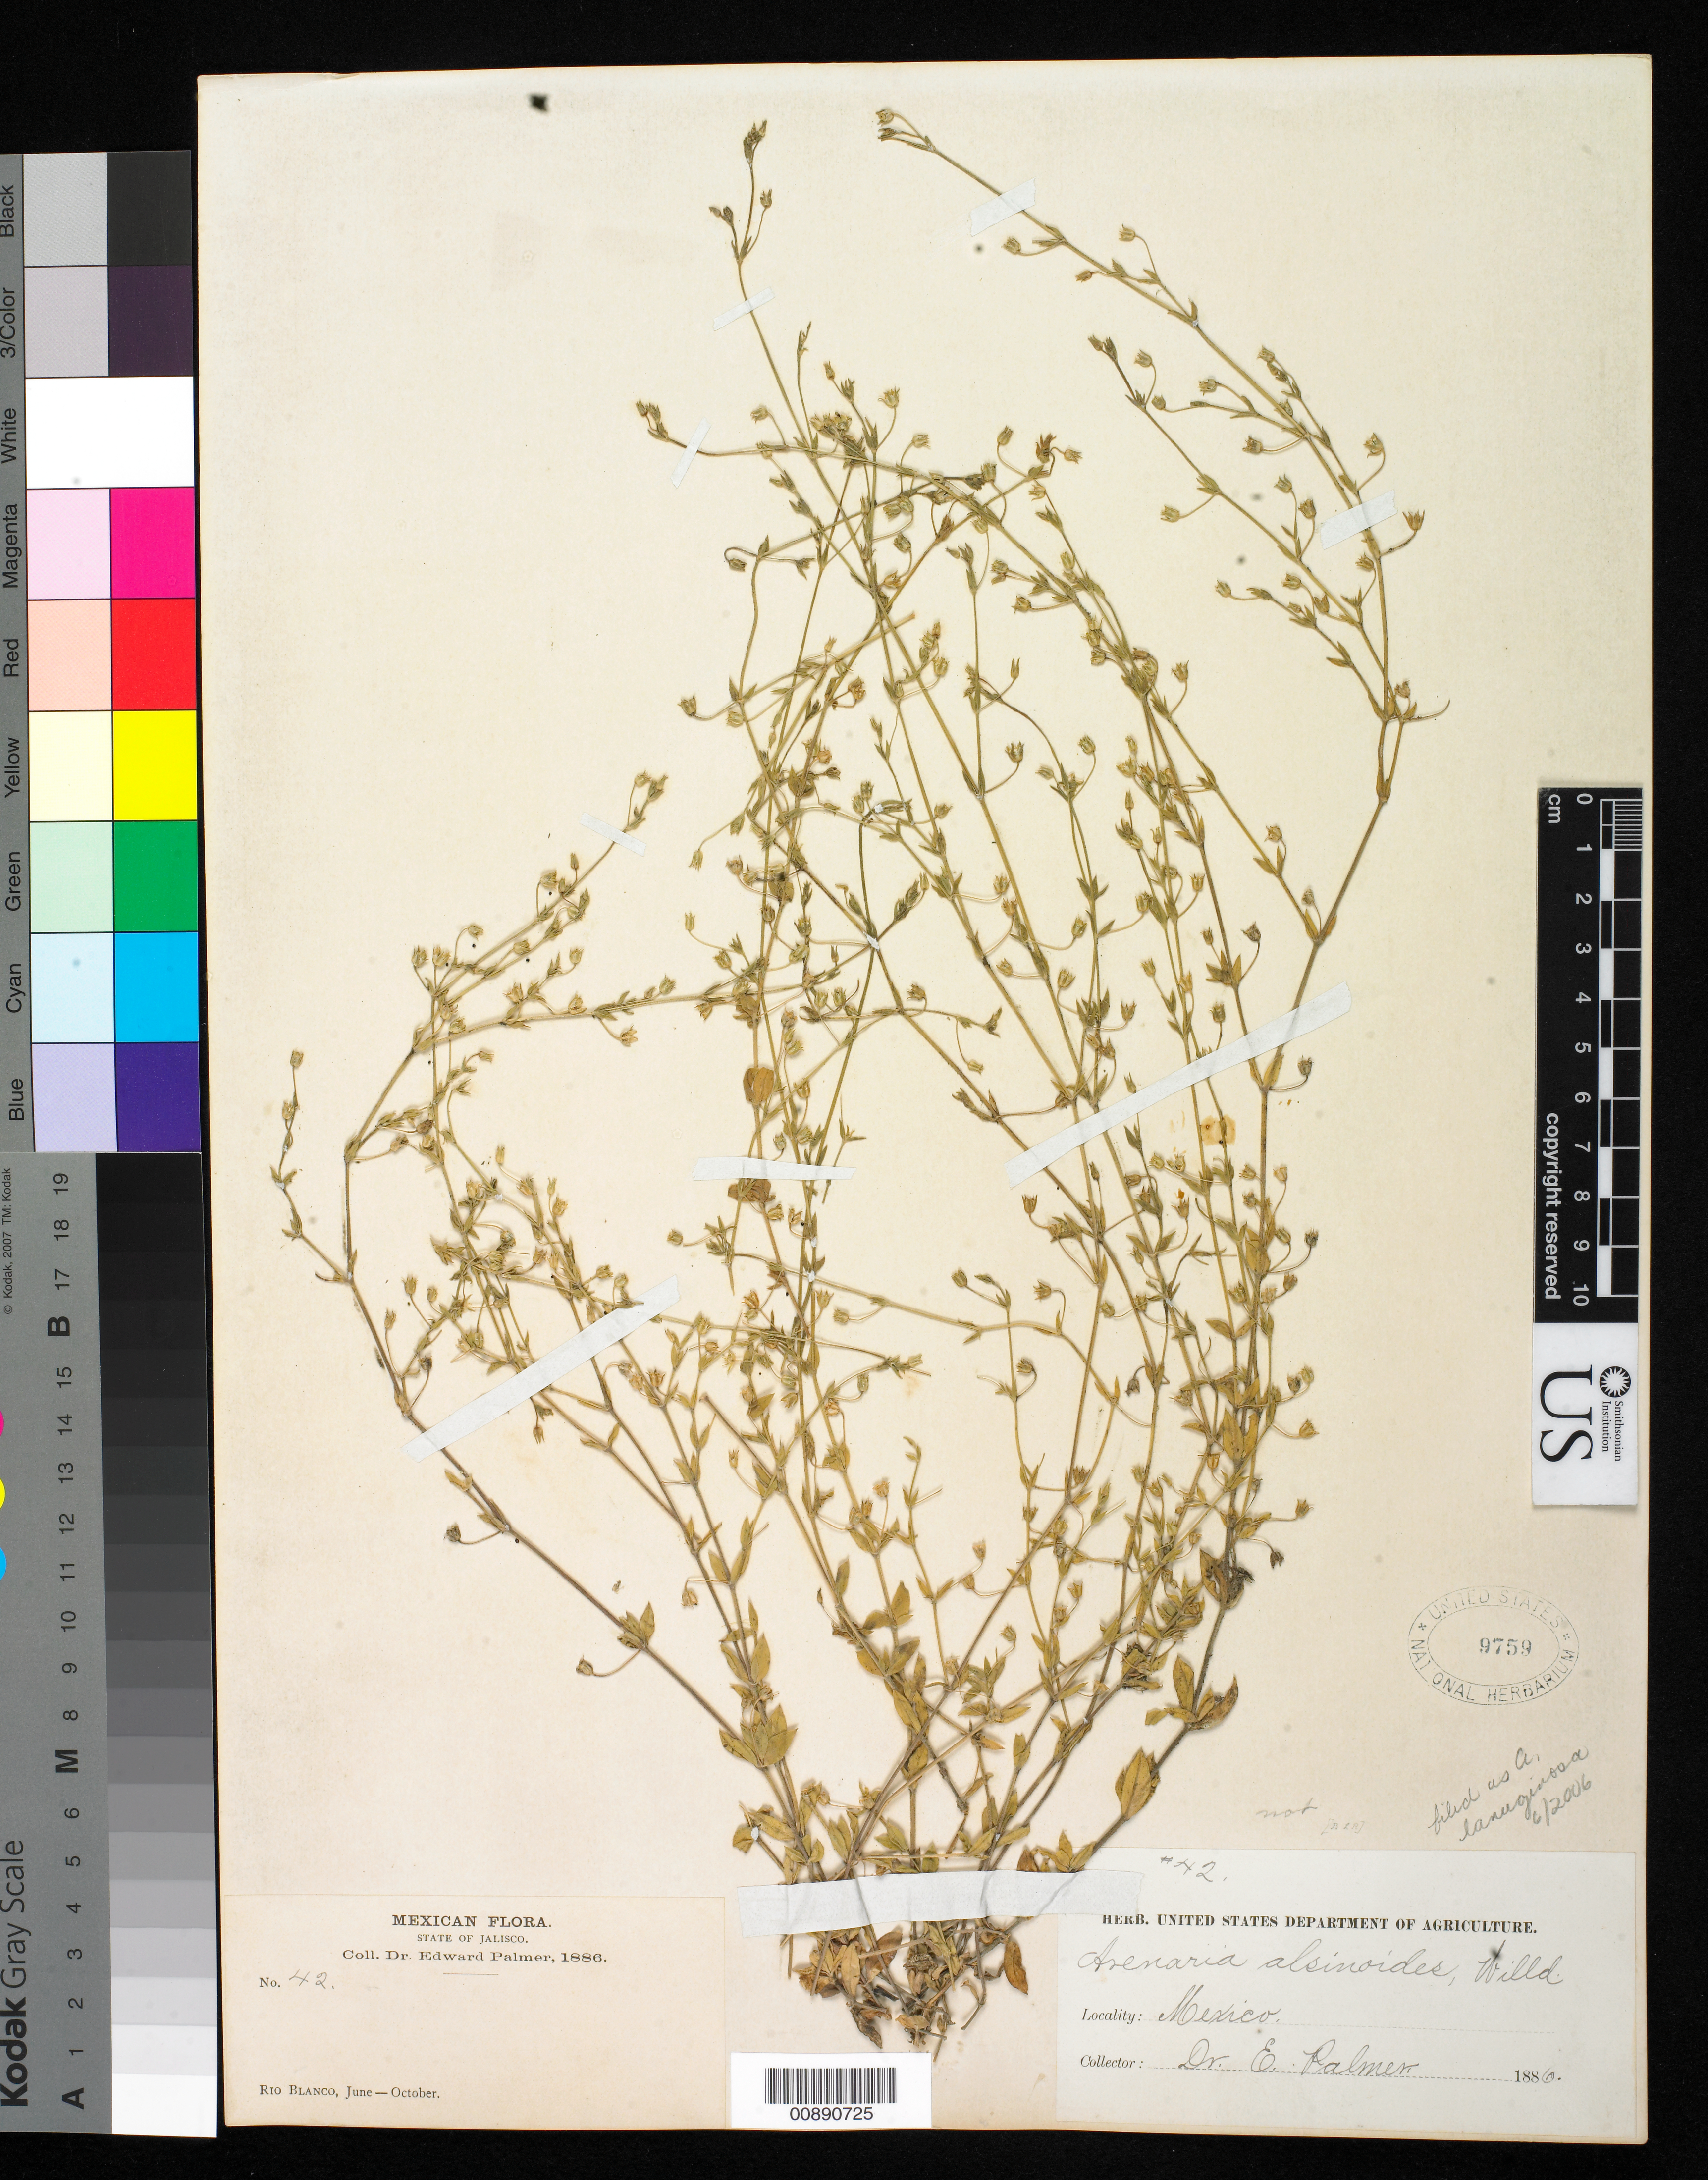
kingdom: Plantae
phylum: Tracheophyta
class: Magnoliopsida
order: Caryophyllales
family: Caryophyllaceae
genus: Arenaria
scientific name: Arenaria lanuginosa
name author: (Michx.) Rohrb.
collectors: E. Palmer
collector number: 42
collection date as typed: Jun 1886 to -- Oct 1886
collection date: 1886-06/1886-10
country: Mexico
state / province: Jalisco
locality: Río Blanco, Jalisco.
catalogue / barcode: US 9759